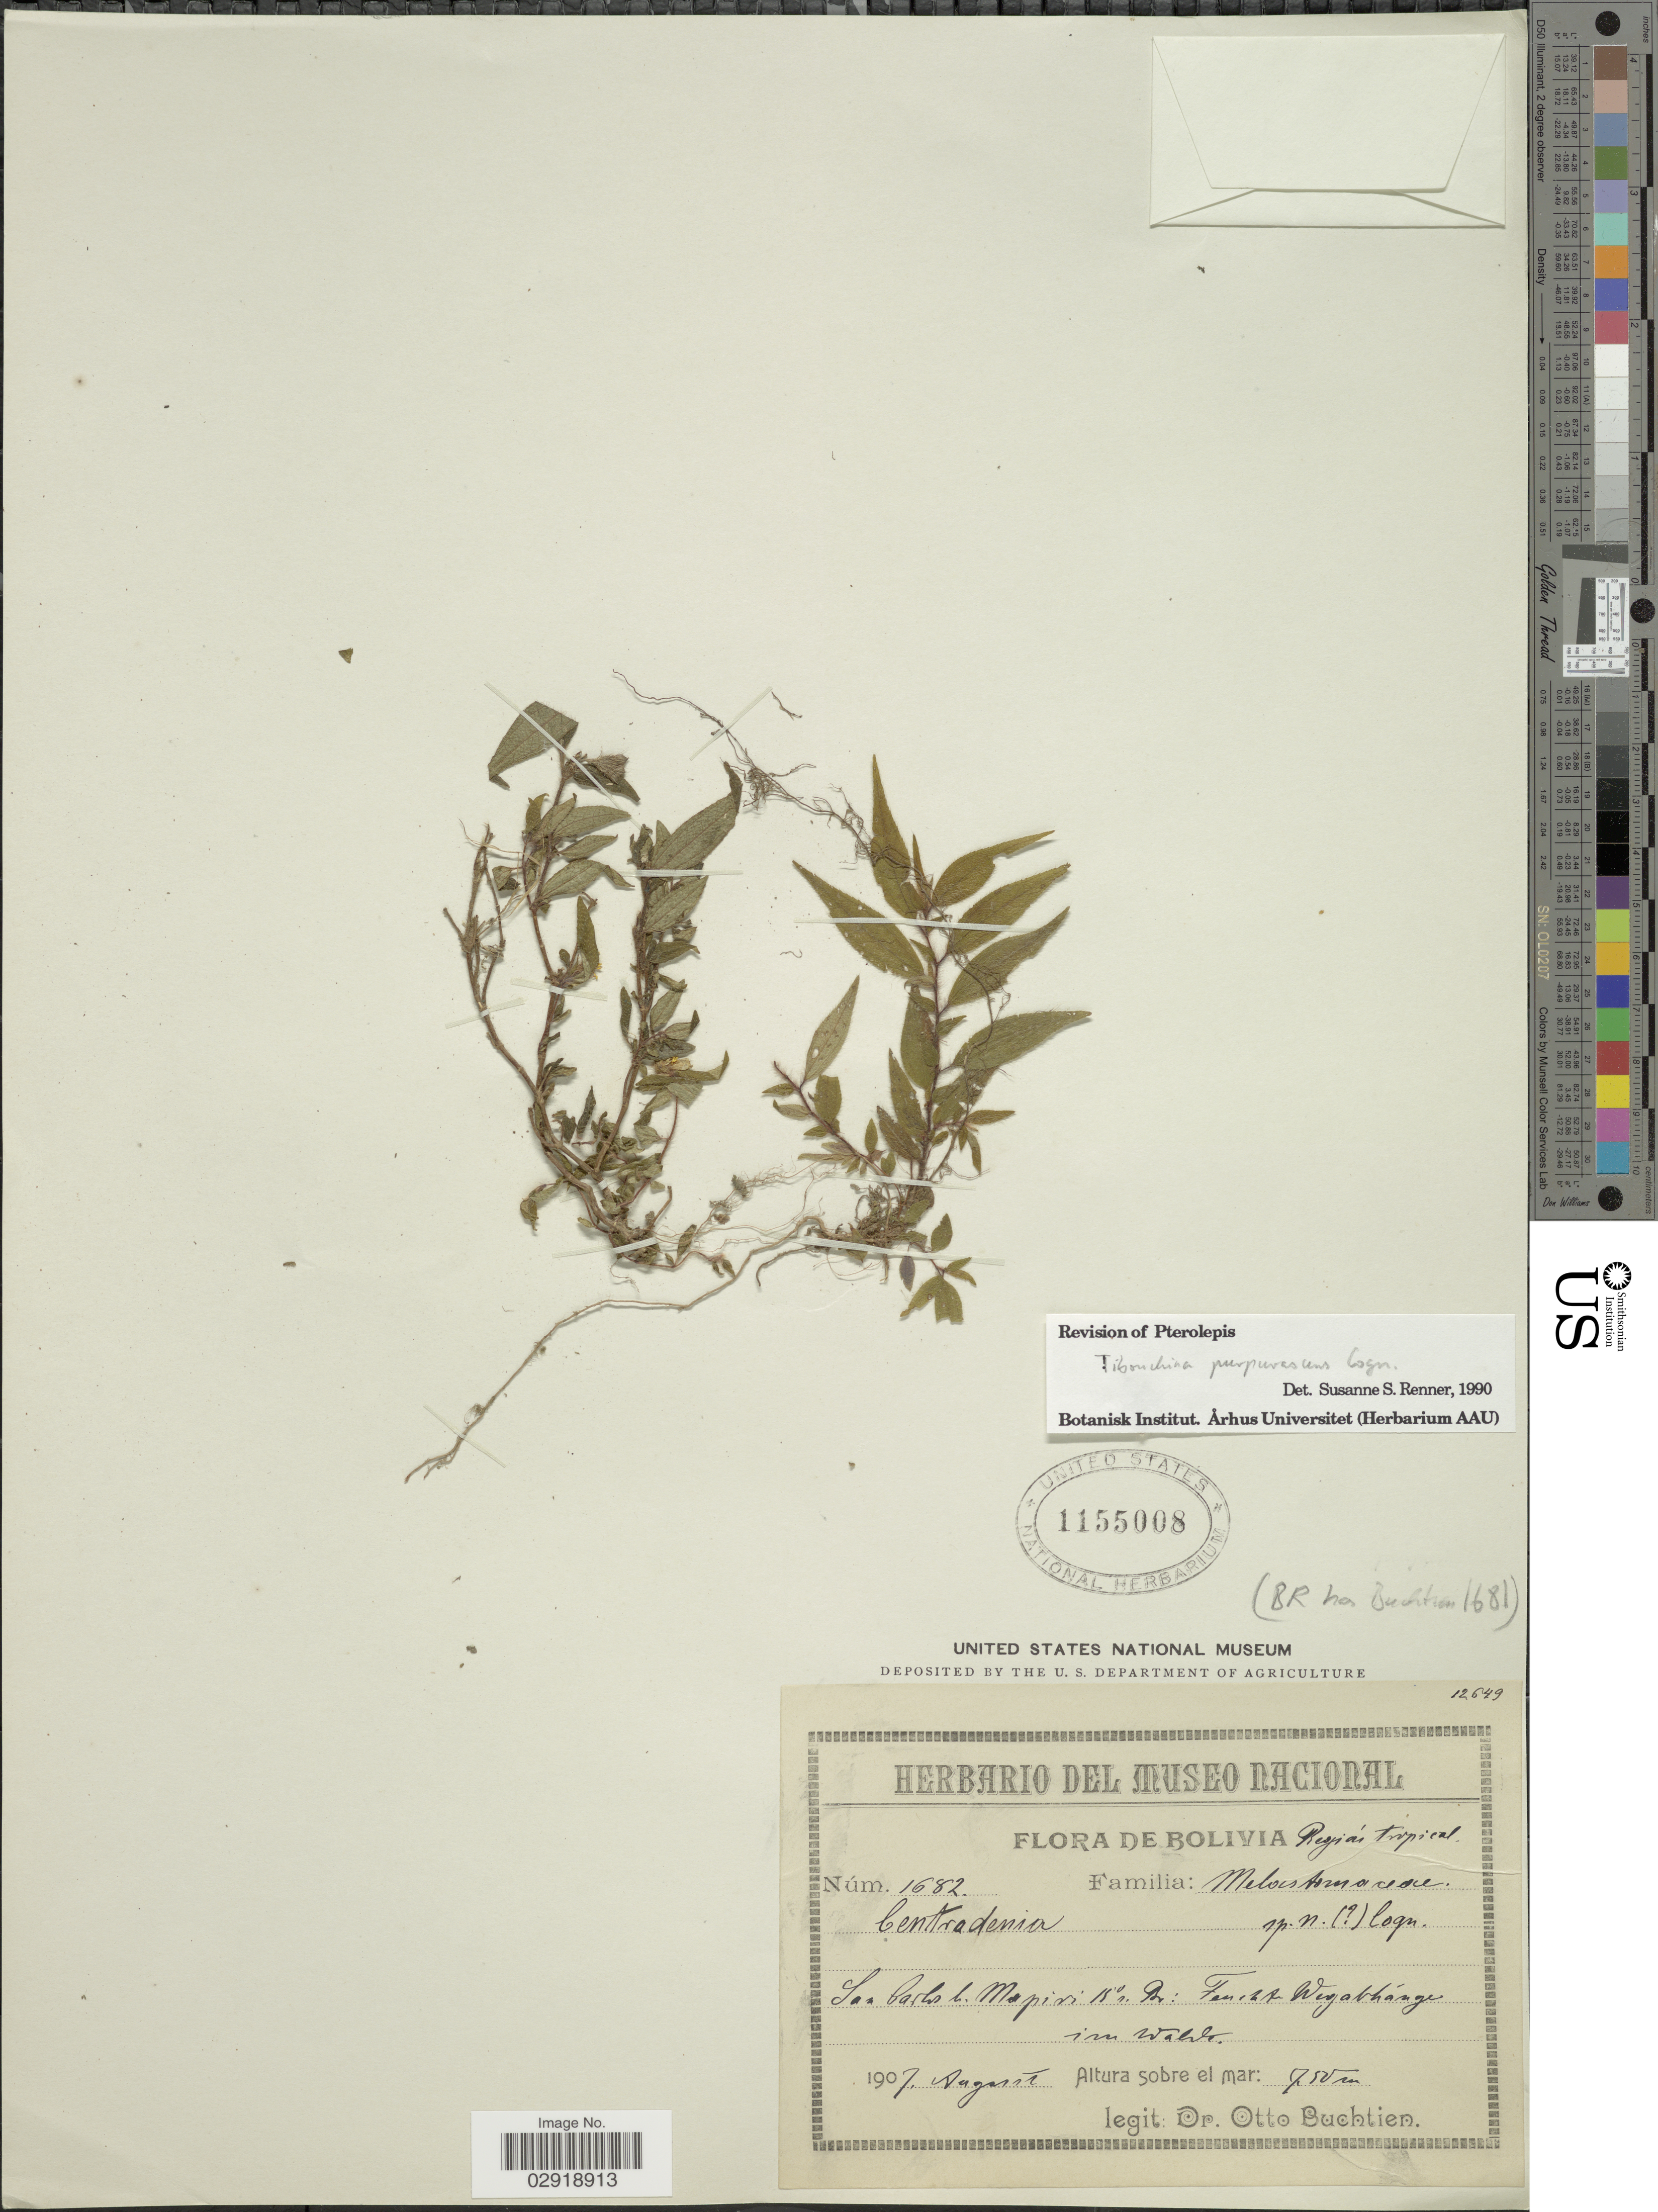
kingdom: Plantae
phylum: Tracheophyta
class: Magnoliopsida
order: Myrtales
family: Melastomataceae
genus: Chaetogastra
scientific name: Chaetogastra purpurascens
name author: (Cogn.) P.J.F. Guim. & Michelang.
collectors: O. Buchtien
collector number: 1682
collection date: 1907-08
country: Bolivia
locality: Región tropical. San Carlos b. Mapiri in 15° n Br: Feuchte Weg abhänge in Walde.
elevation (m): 750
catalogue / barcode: US 1155008